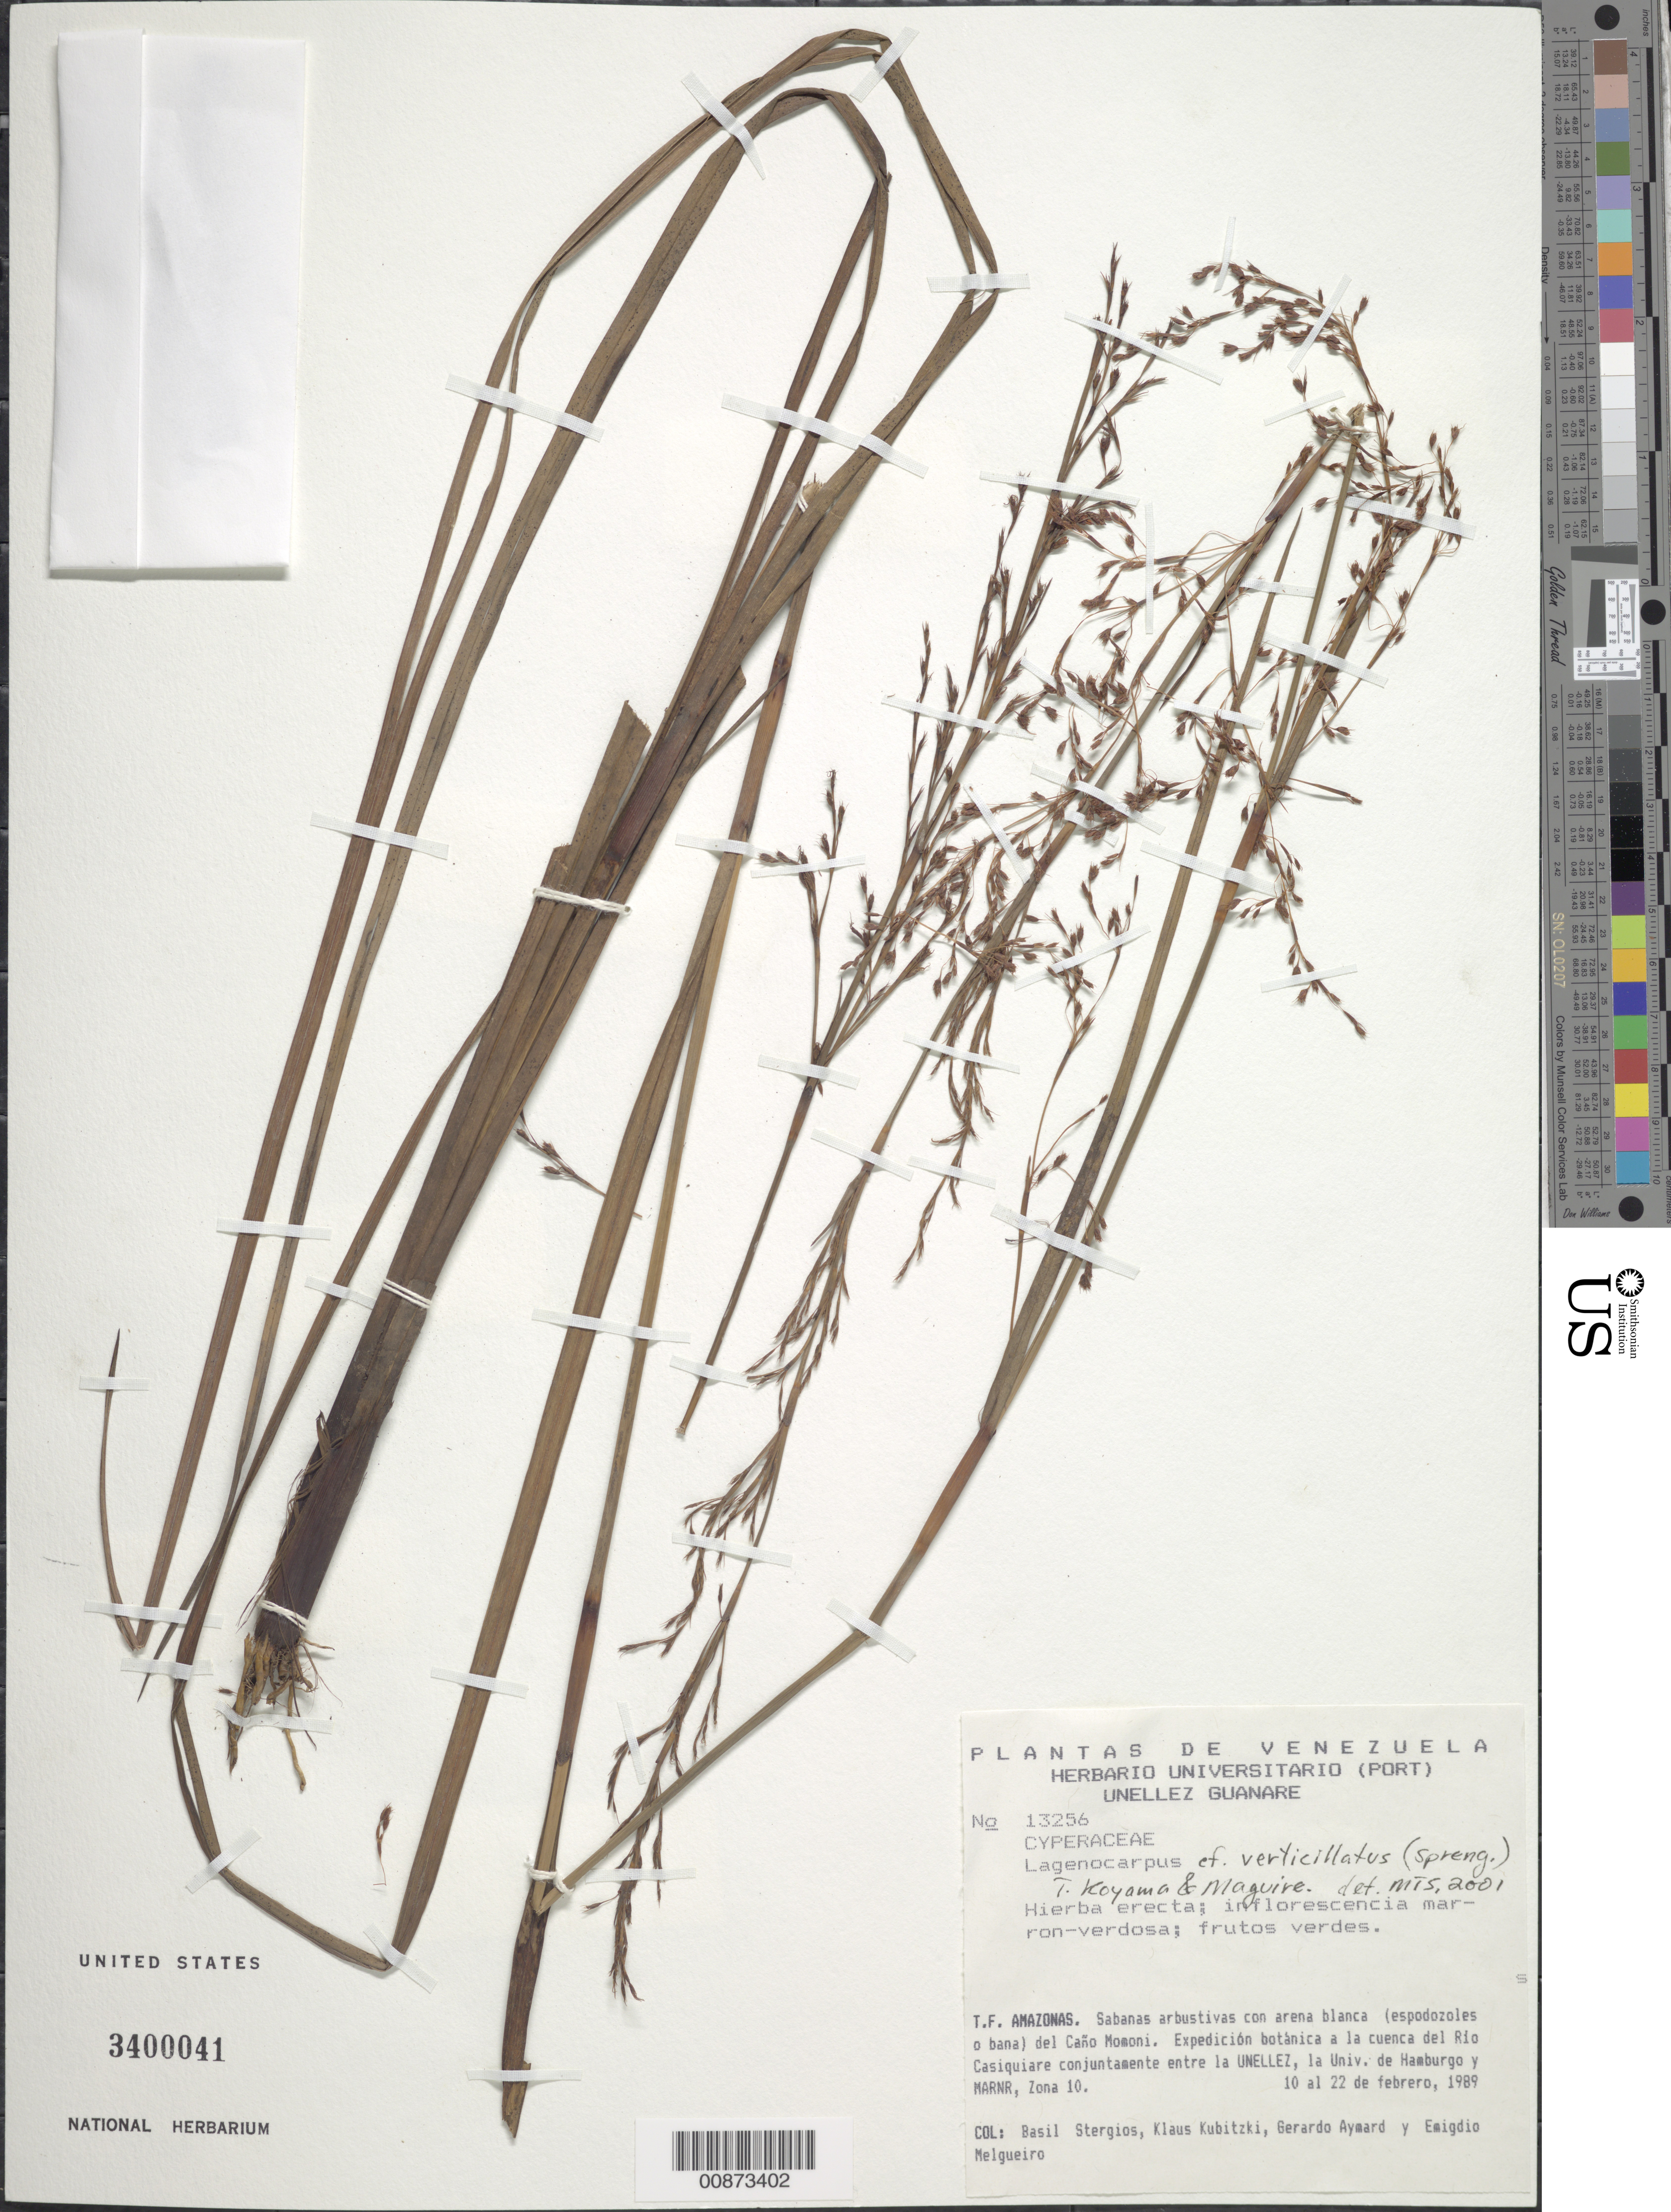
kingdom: Plantae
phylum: Tracheophyta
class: Liliopsida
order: Poales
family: Cyperaceae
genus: Lagenocarpus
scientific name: Lagenocarpus sabanensis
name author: Gilly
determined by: Costa, Suzana M.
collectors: B. G. Stergios, K. Kubitzki, G. A. Aymard & E. Melgueiro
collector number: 13256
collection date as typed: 10-Feb-89 to 22-Feb-89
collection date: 1989-02-10/1989-02-22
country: Venezuela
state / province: Amazonas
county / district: Río Negro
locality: Río Casiquaire, Caño Momoni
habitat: Sabanas arbustivas con arena blanca del caño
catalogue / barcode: US 3400041